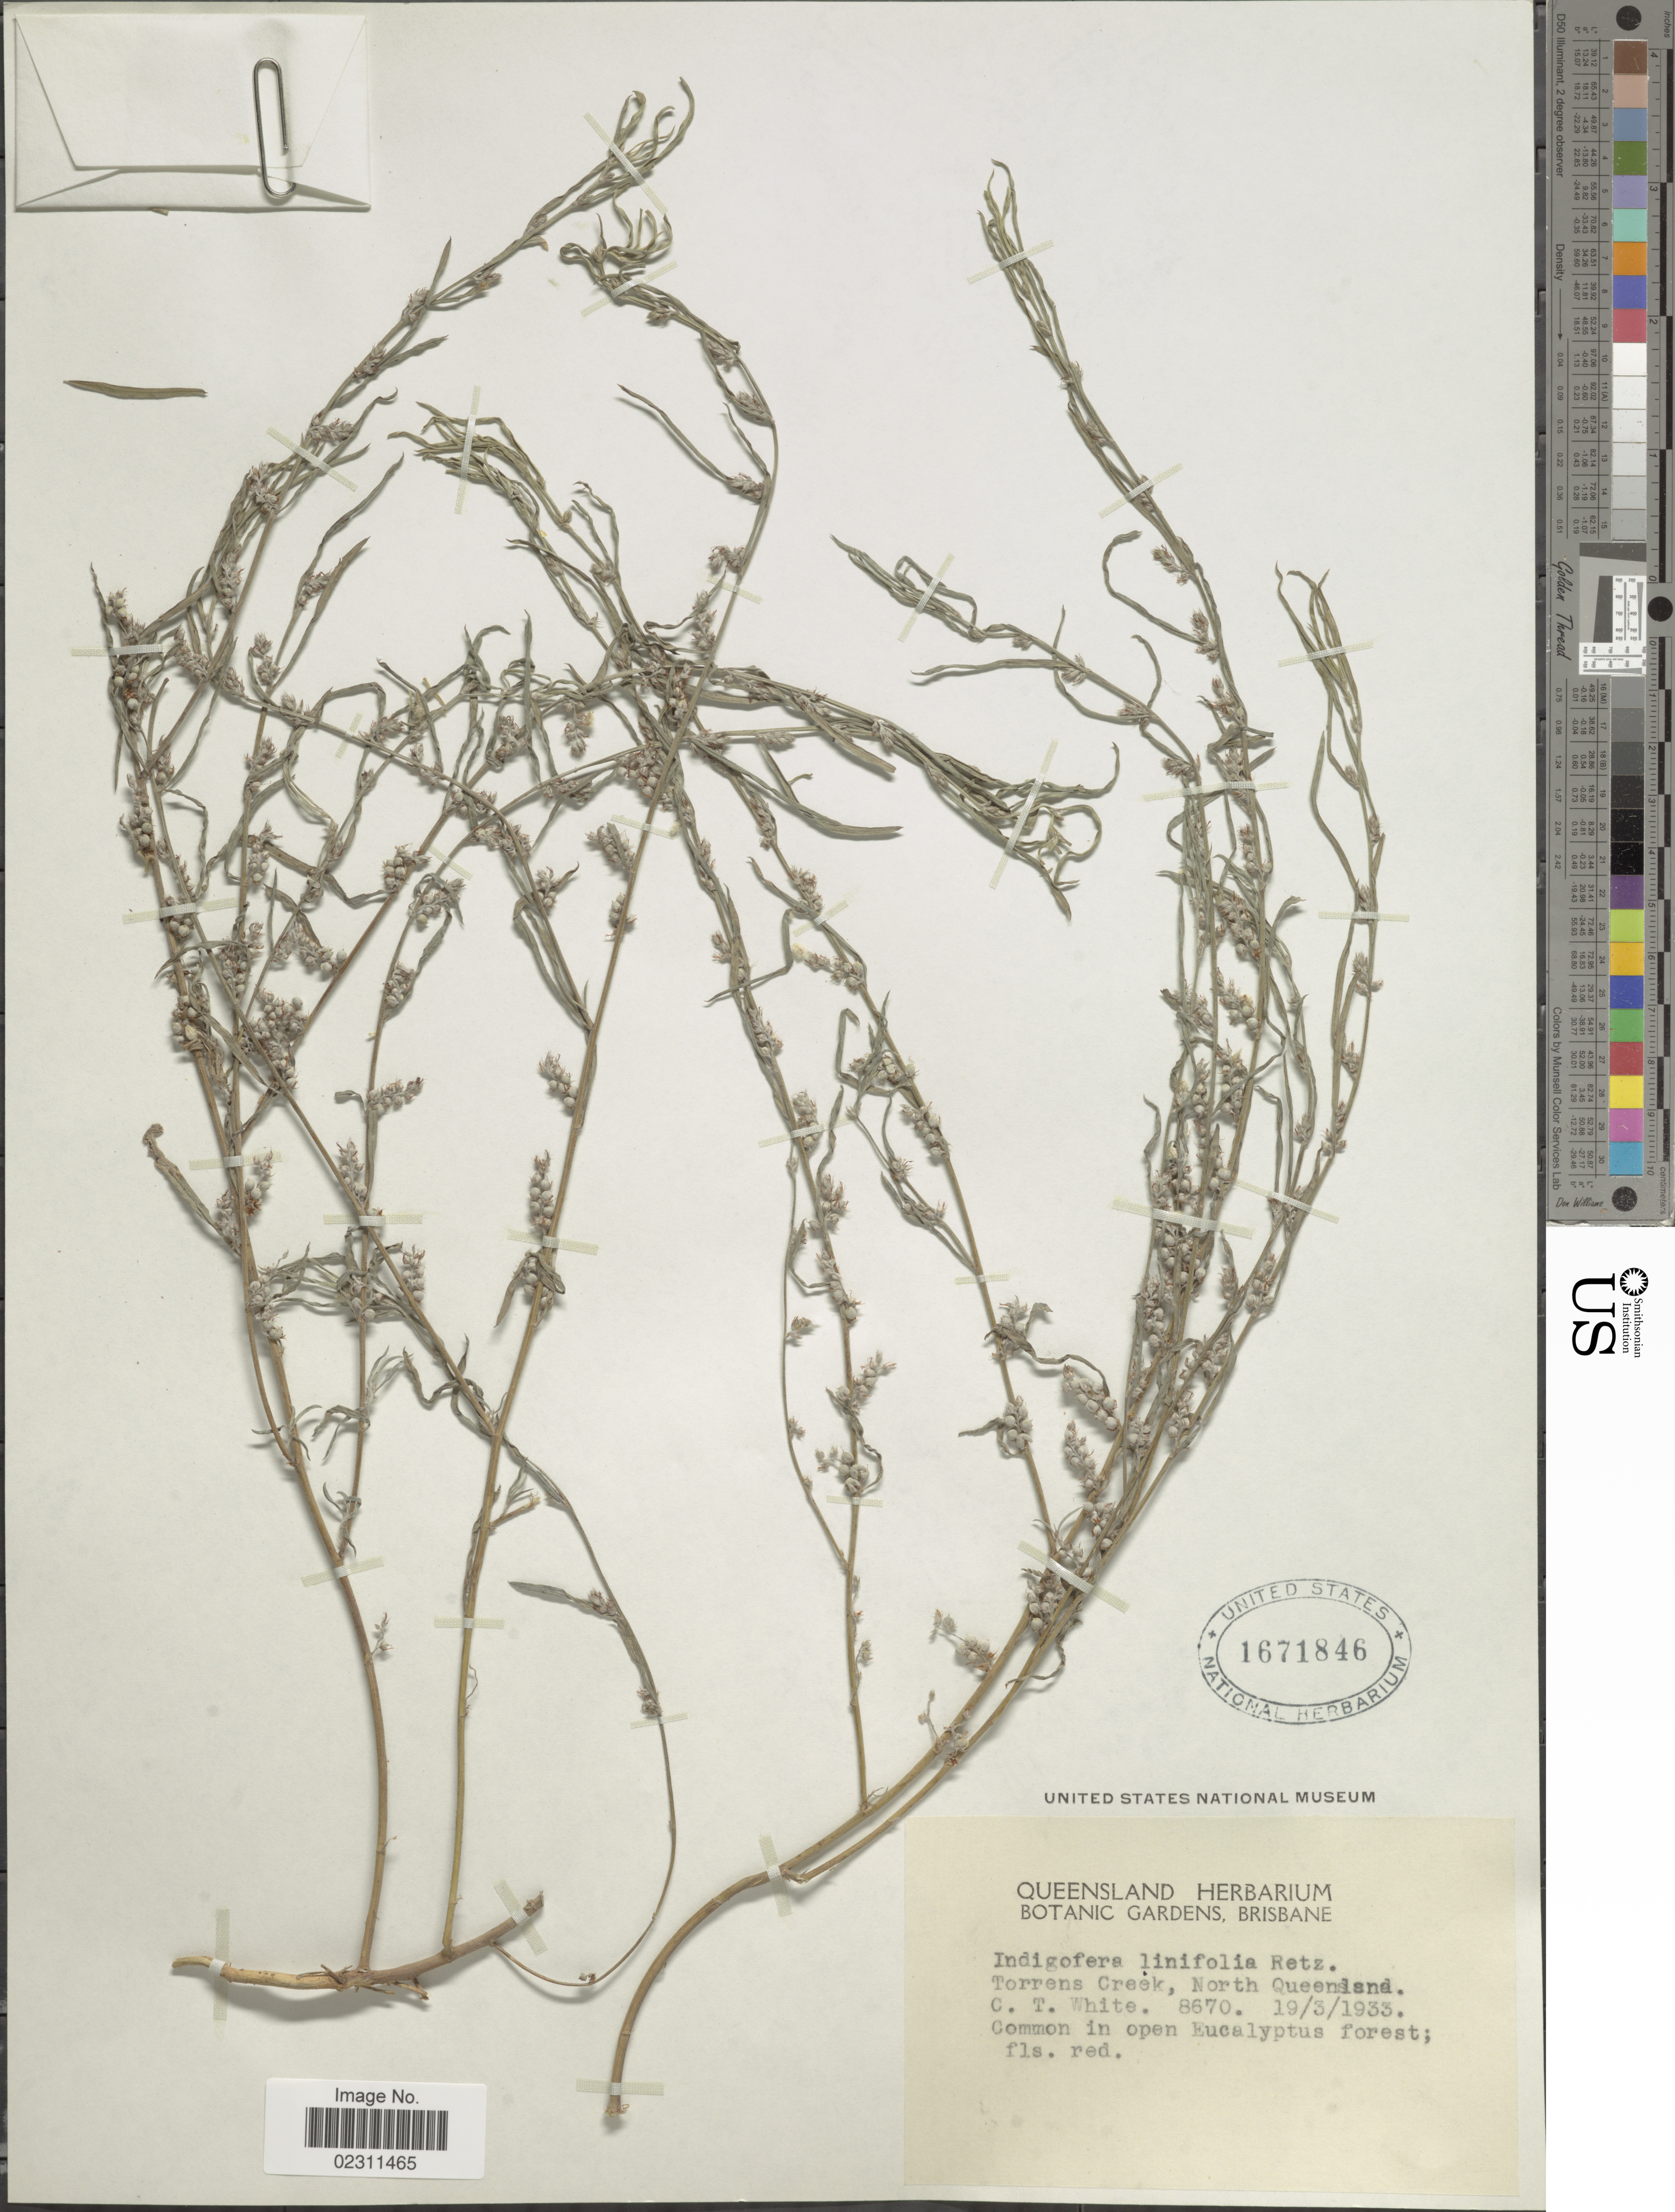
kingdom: Plantae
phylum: Tracheophyta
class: Magnoliopsida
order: Fabales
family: Fabaceae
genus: Indigofera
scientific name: Indigofera linifolia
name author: Retz.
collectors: C. T. White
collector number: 8670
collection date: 1933-03-19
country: Australia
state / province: Queensland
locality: Torrens Creek, North Queensland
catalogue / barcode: US 1671846